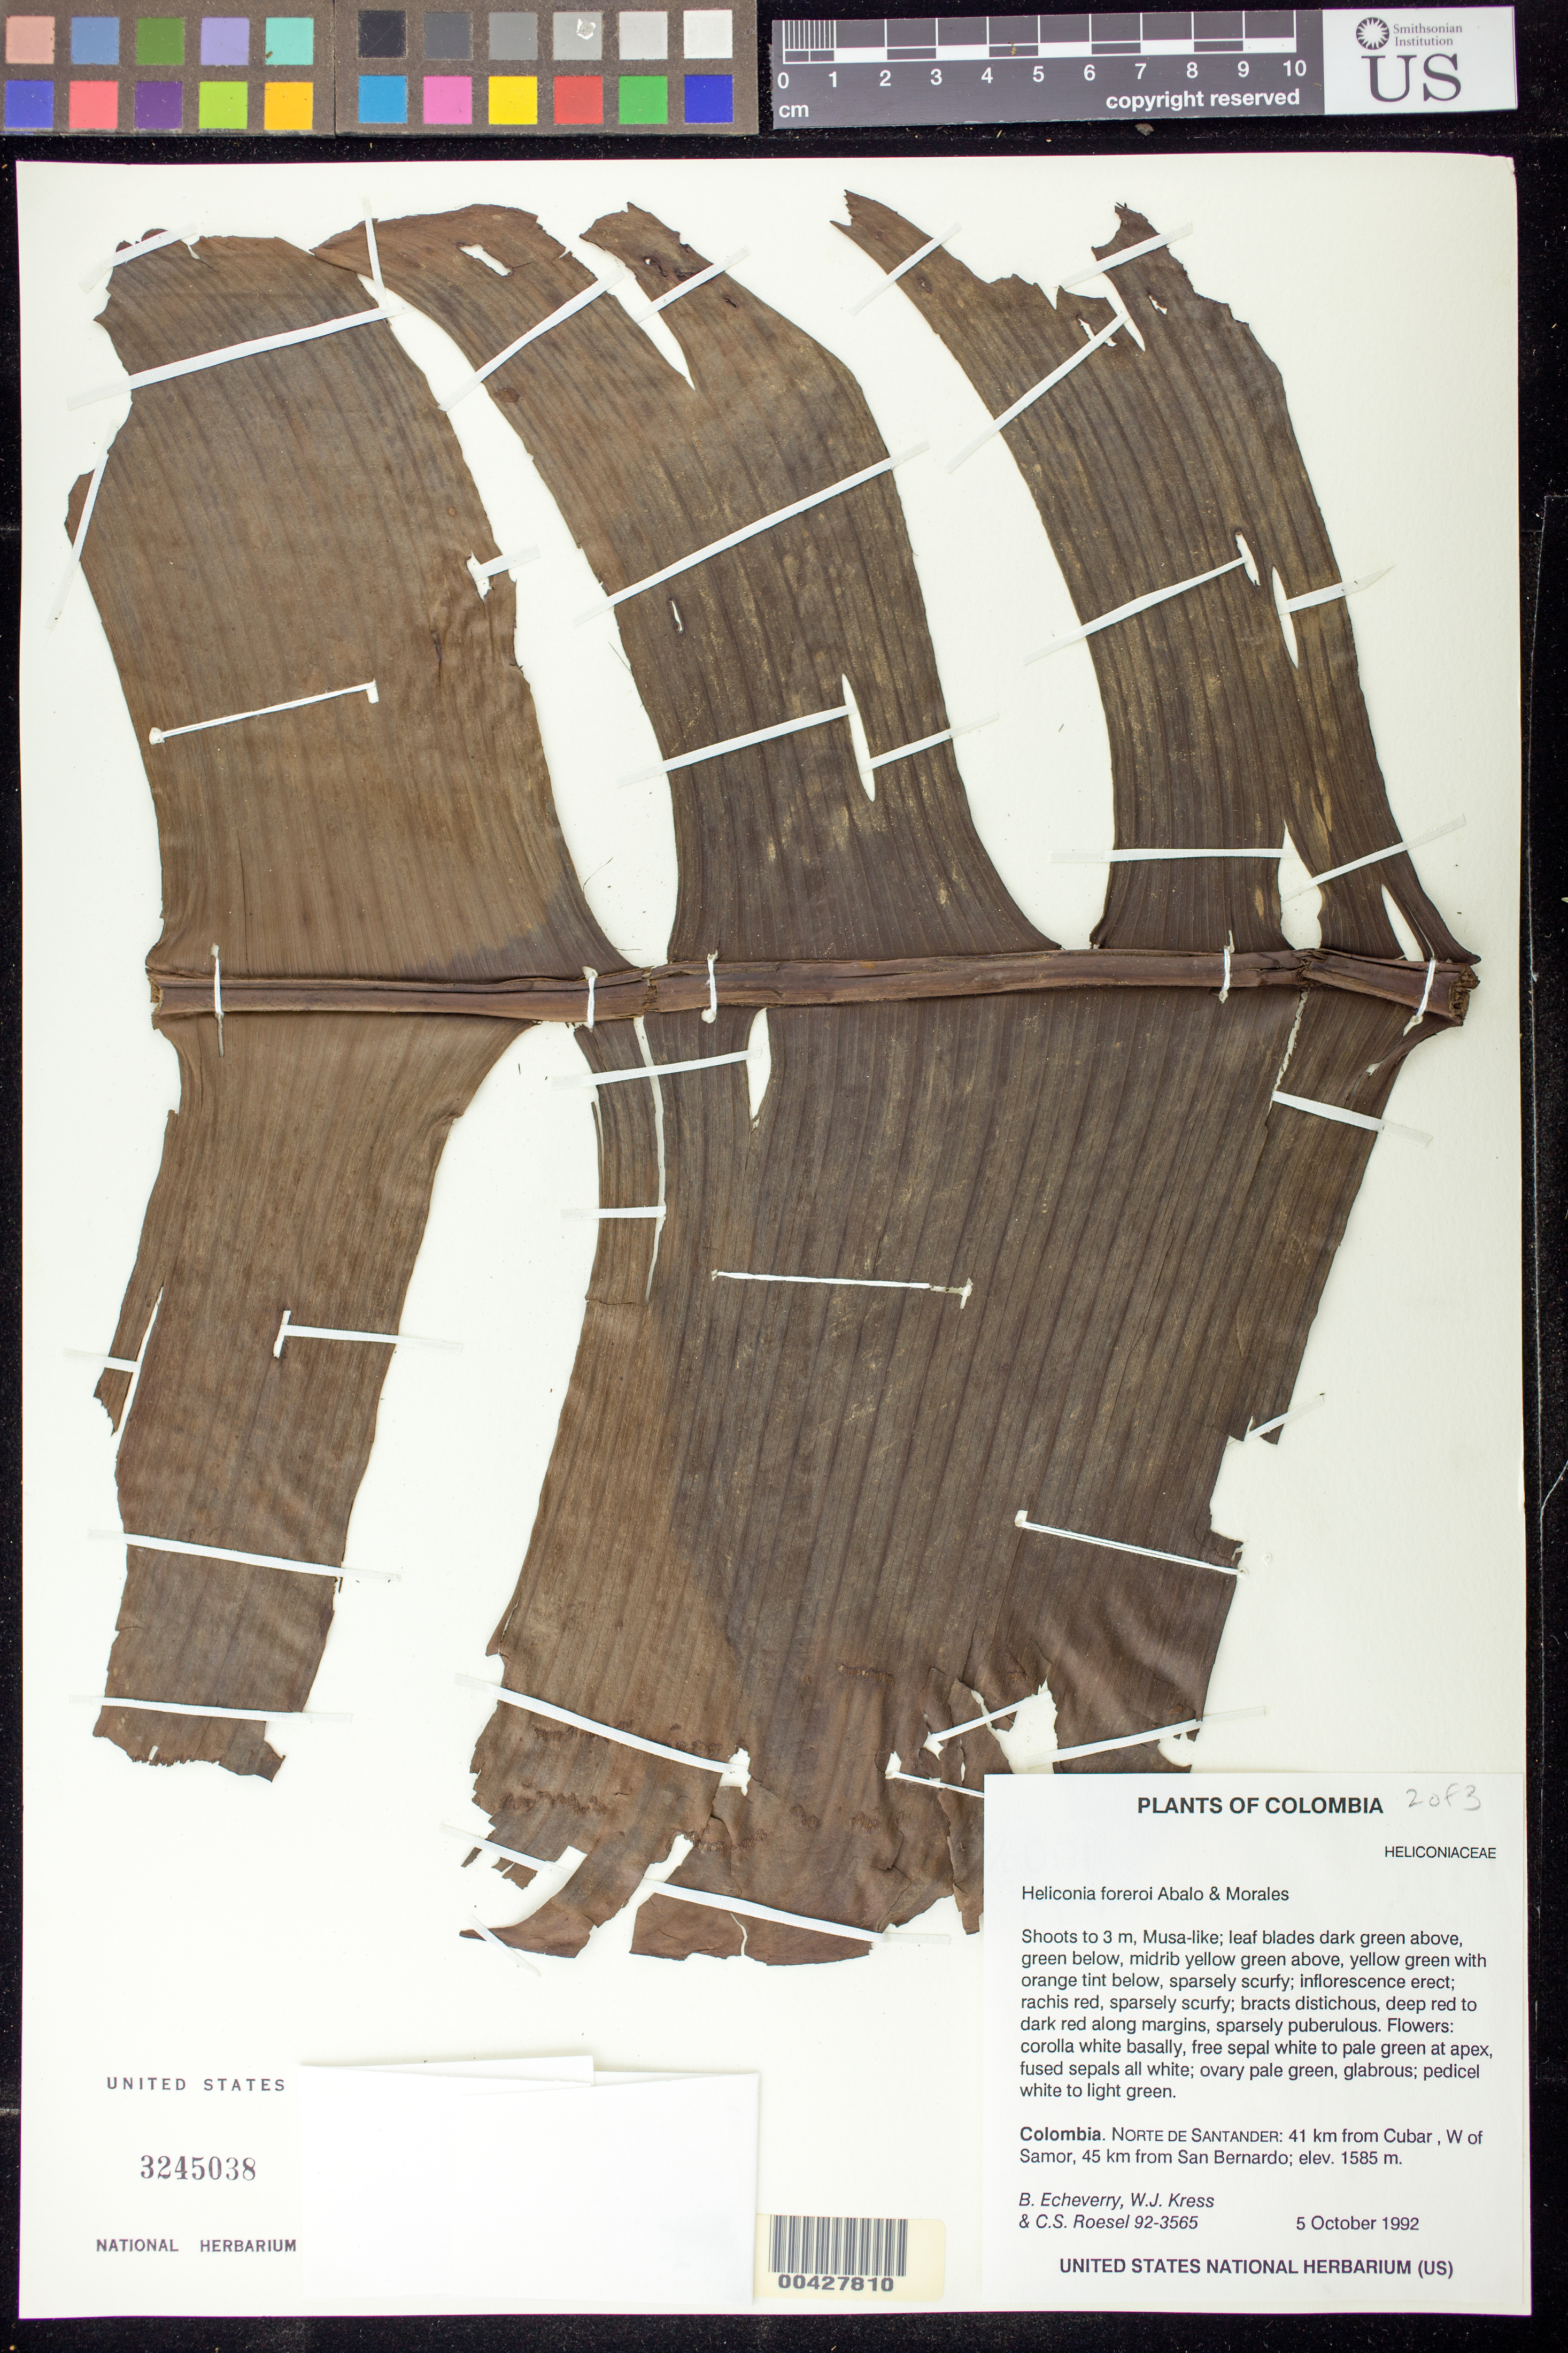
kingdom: Plantae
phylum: Tracheophyta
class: Liliopsida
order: Zingiberales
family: Heliconiaceae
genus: Heliconia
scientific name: Heliconia foreroi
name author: Abalo & G. Morales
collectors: B. Echeverry, W. J. Kress & C. S. Roesel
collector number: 92-3565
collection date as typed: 05 Oct 1992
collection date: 1992-10-05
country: Colombia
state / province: Norte de Santander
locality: From Cubar to Samor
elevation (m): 1585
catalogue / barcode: US 3245038